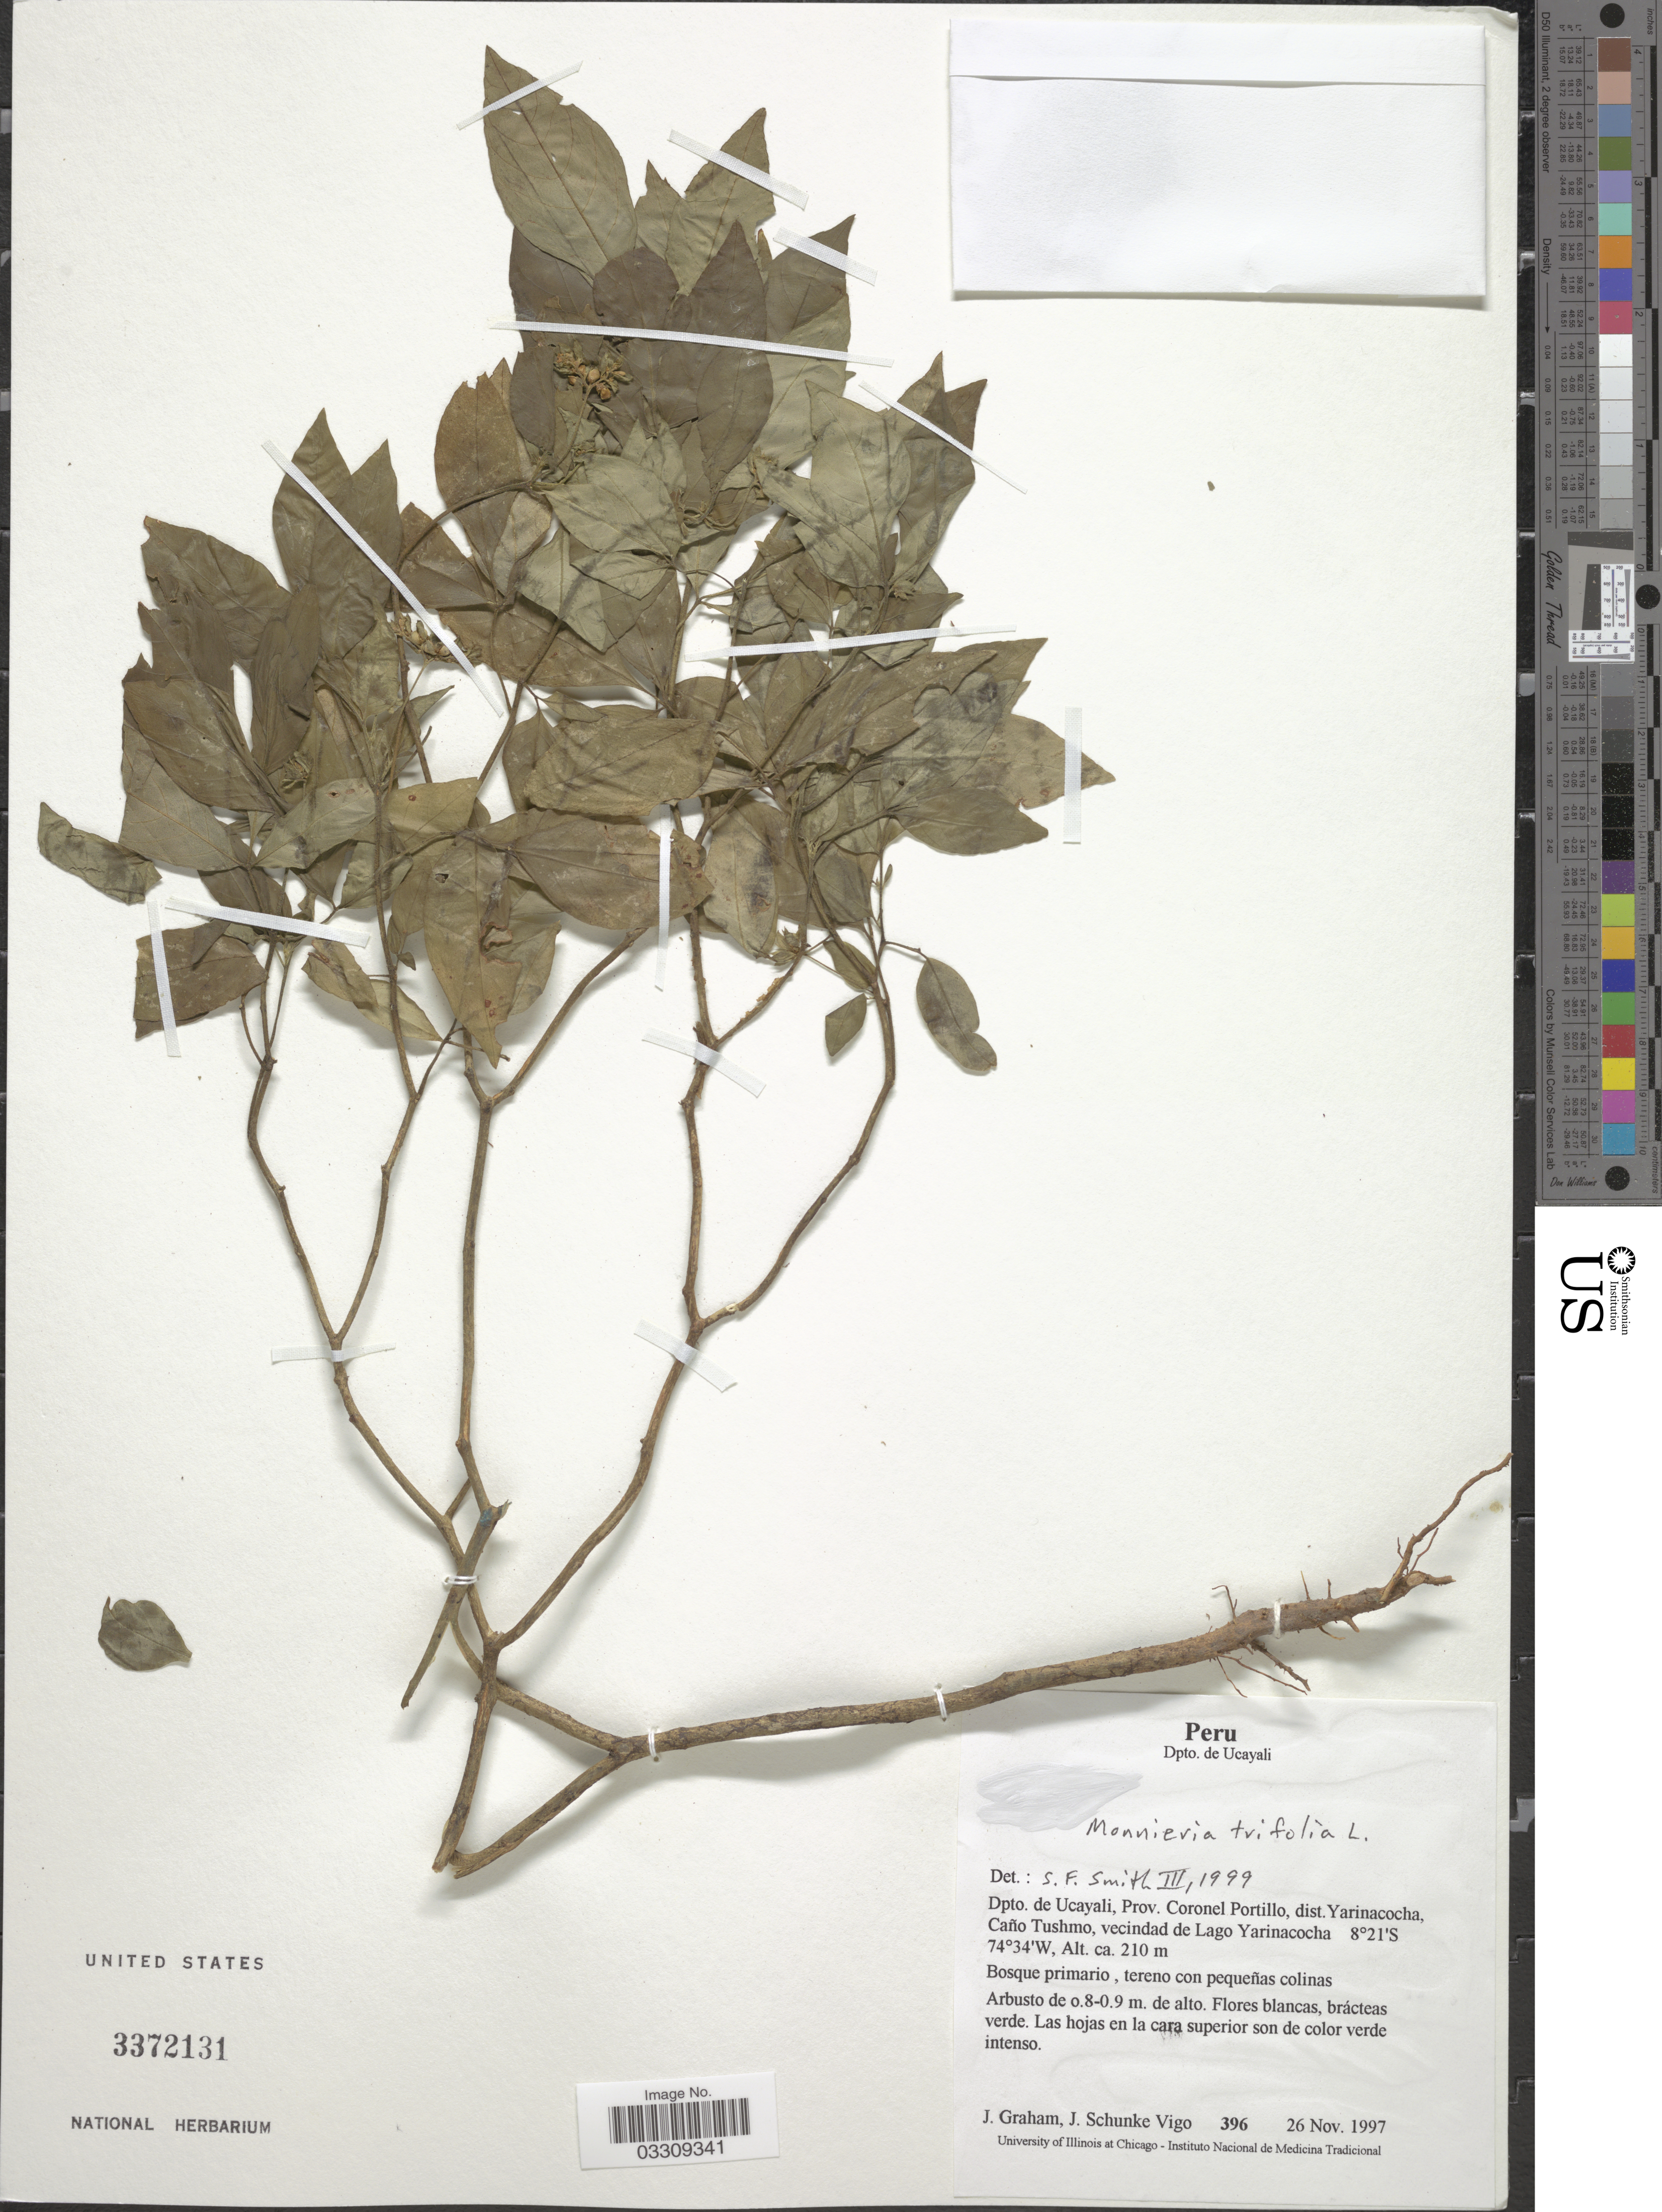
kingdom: Plantae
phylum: Tracheophyta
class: Magnoliopsida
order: Sapindales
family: Rutaceae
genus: Ertela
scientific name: Ertela trifolia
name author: (L.) Kuntze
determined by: Strong, Mark T., (BOT), Smithsonian Institution - National Museum of Natural History (UNITED STATES)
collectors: J. Graham & J. Schunke Vigo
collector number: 396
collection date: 1997-11-26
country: Peru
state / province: Ucayali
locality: Dpto. de Ucayali, Prov. Coronel Portillo, dist. Yarinacocha, Caño Tushmo, vecindad de Lago Yarinacocha.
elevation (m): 210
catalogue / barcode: US 3372131